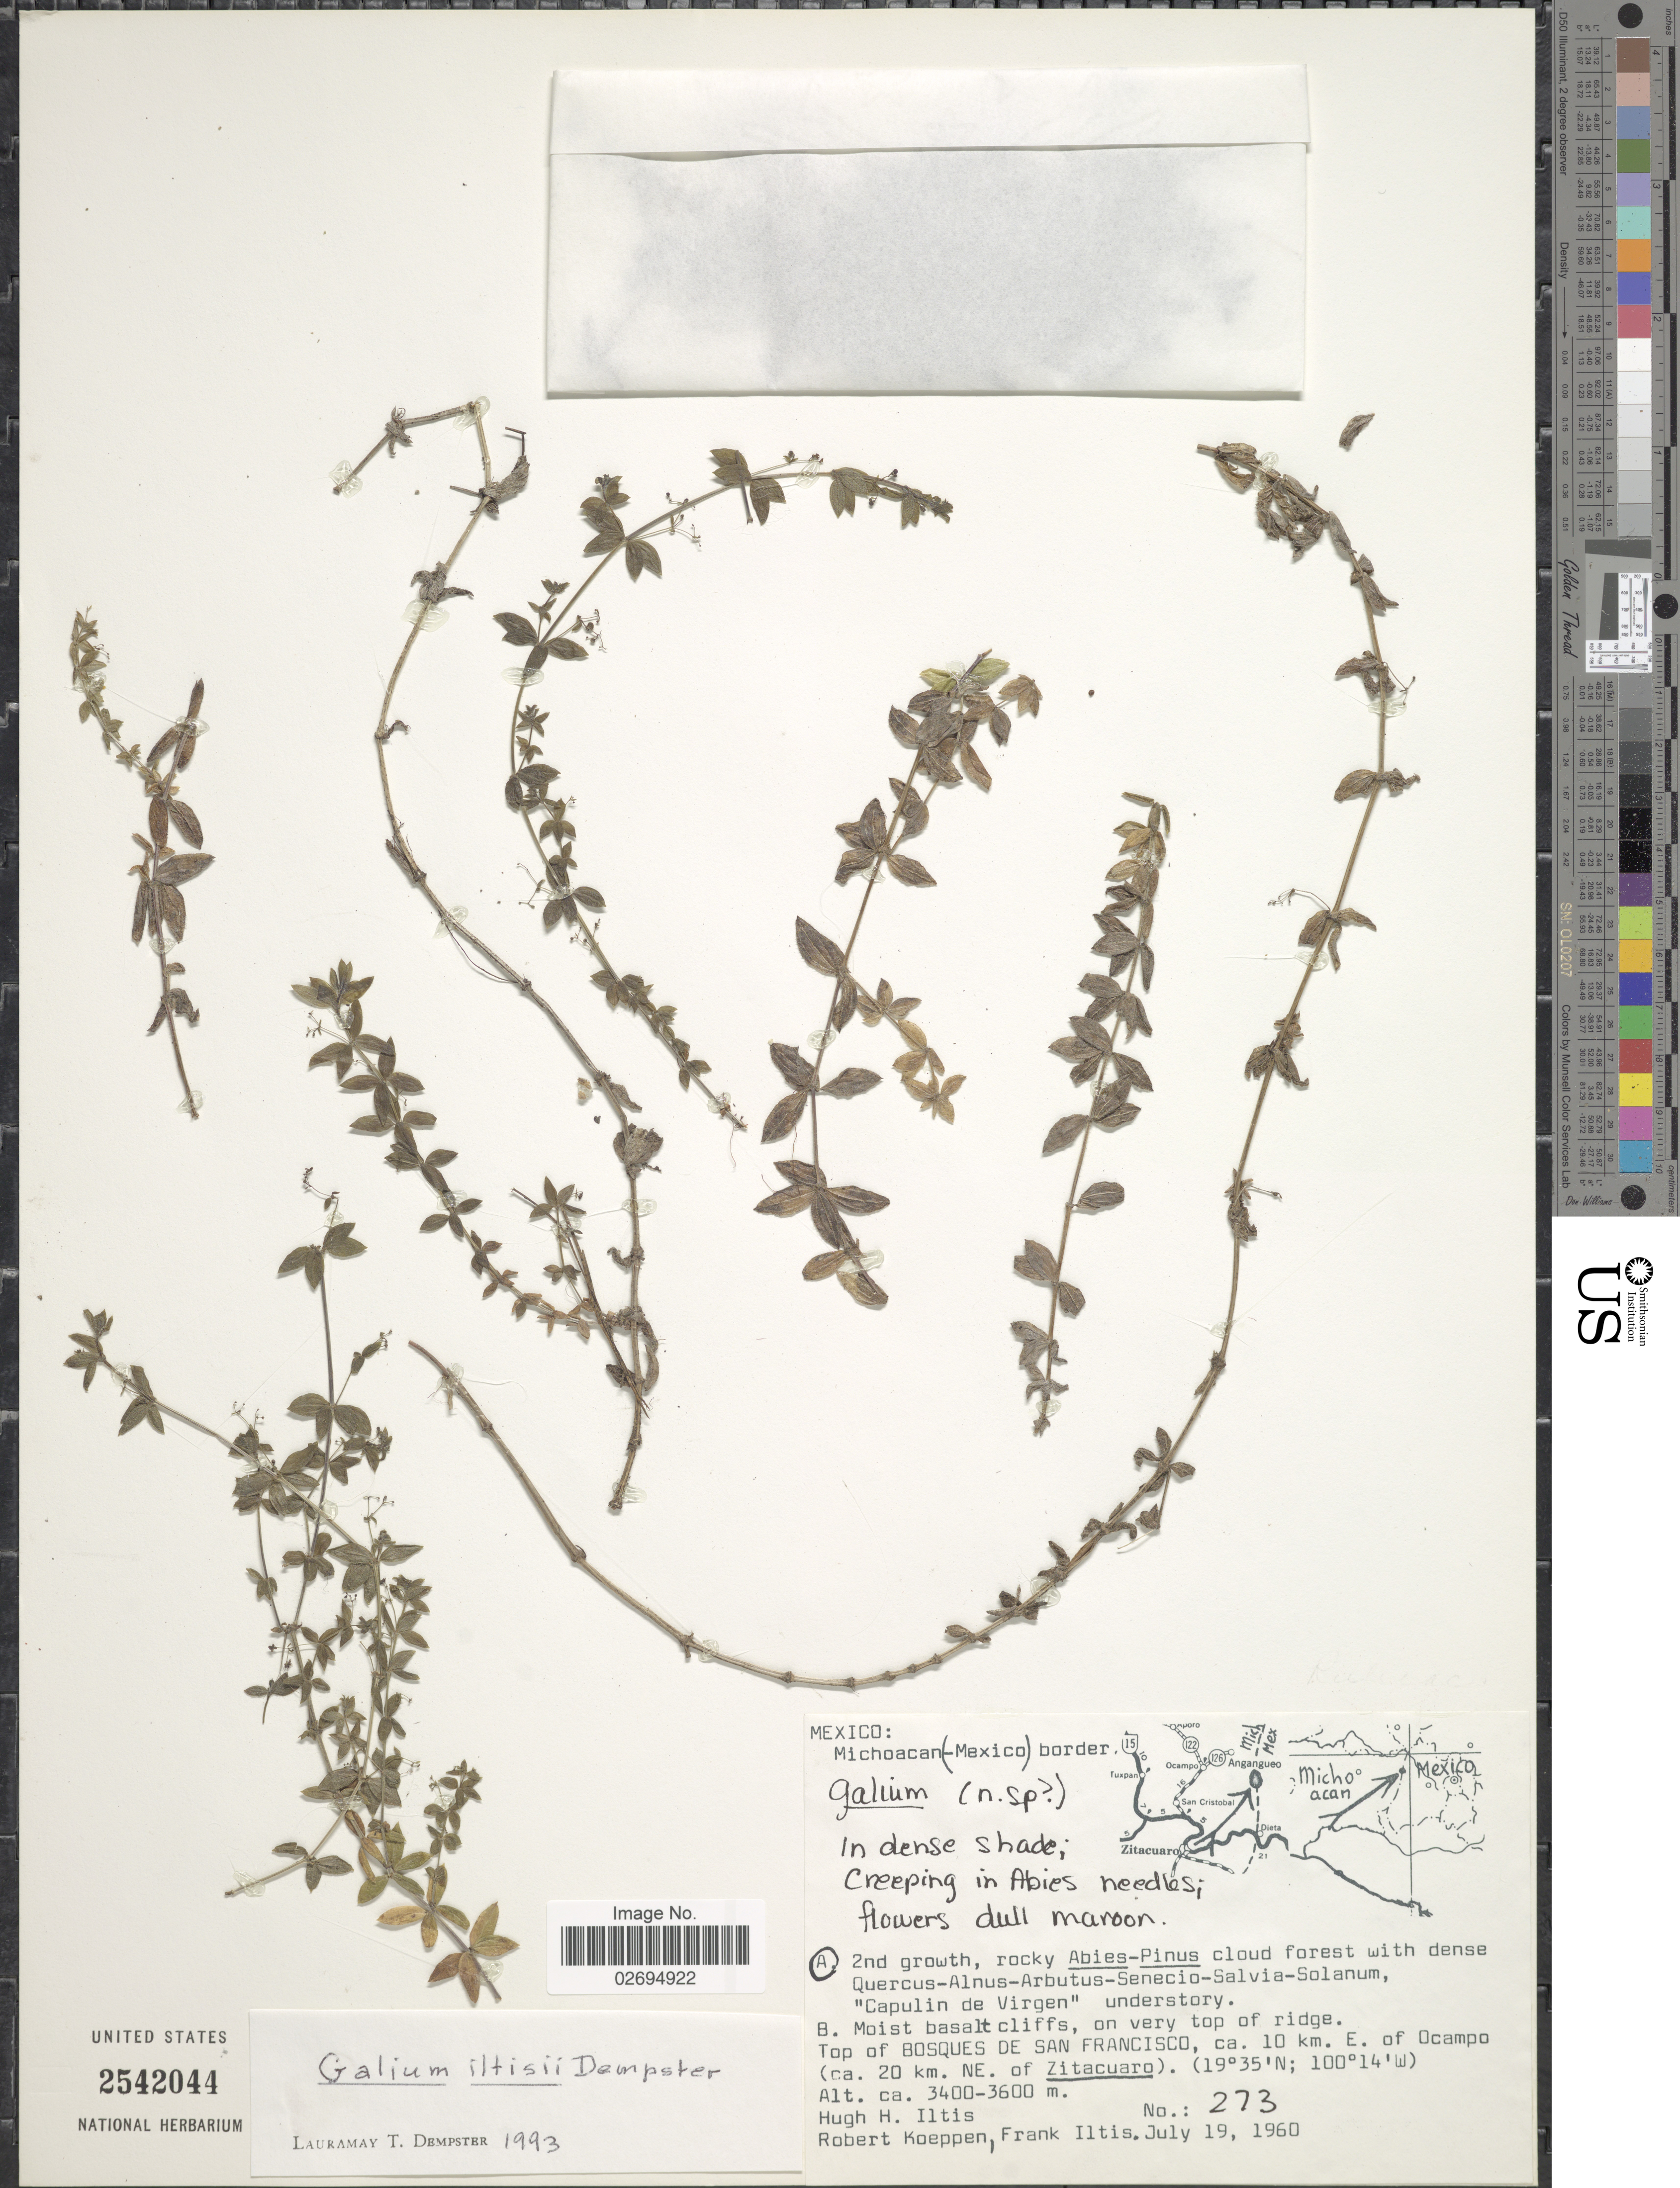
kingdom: Plantae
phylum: Tracheophyta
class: Magnoliopsida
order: Gentianales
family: Rubiaceae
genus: Galium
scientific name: Galium iltisii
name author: Dempster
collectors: H. Iltis, R. C. Koeppen & F. S. Iltis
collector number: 273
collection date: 1960-07-19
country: Mexico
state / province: Michoacán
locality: Michoacan Border, 2nd growth, Moist basalt cliffs, on very top of ridge. Top of Bosques de San Francisco, ca 10 km E. of Ocampo (ca. 20 km NE of Zitacuaro)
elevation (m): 3400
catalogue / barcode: US 2542044